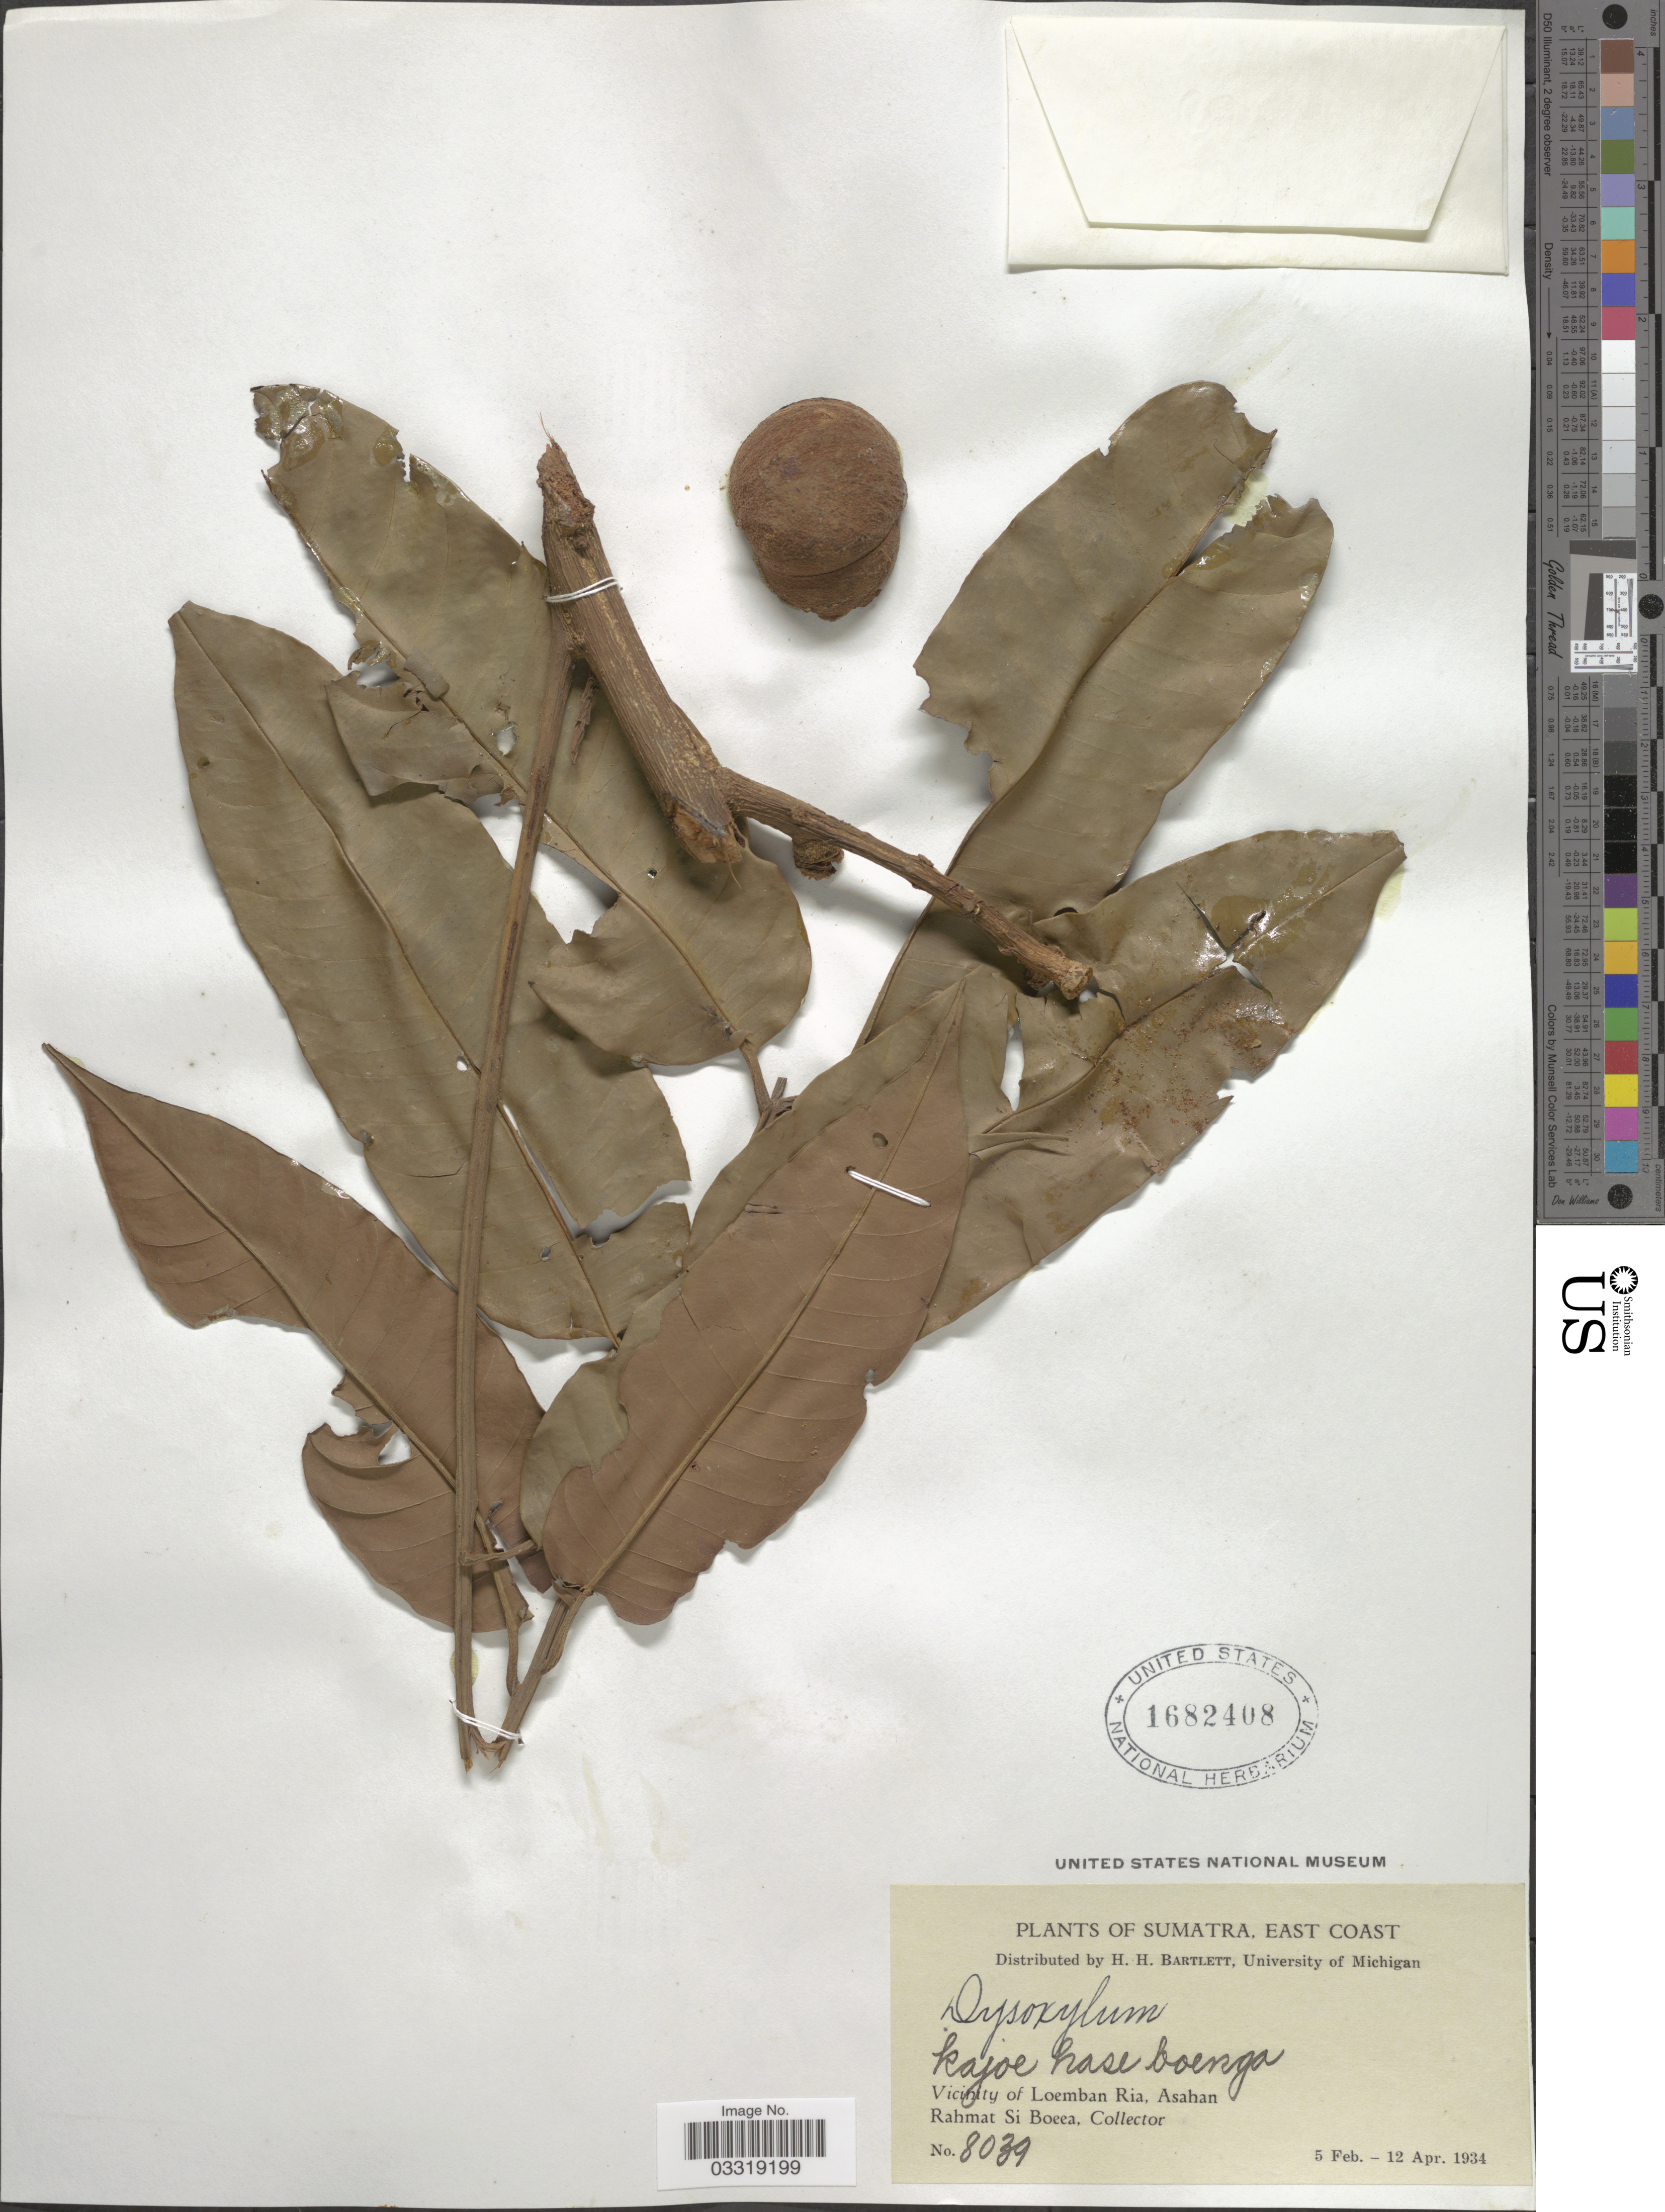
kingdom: Plantae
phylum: Tracheophyta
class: Magnoliopsida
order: Sapindales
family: Meliaceae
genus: Dysoxylum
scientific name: Dysoxylum sp.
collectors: Rahmat Si Boeea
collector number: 8039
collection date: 1934-02-05/1934-04-12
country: Indonesia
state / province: Sumatra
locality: East Coast. Vicinity of Loemban Ria, Asahan.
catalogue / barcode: US 1682408